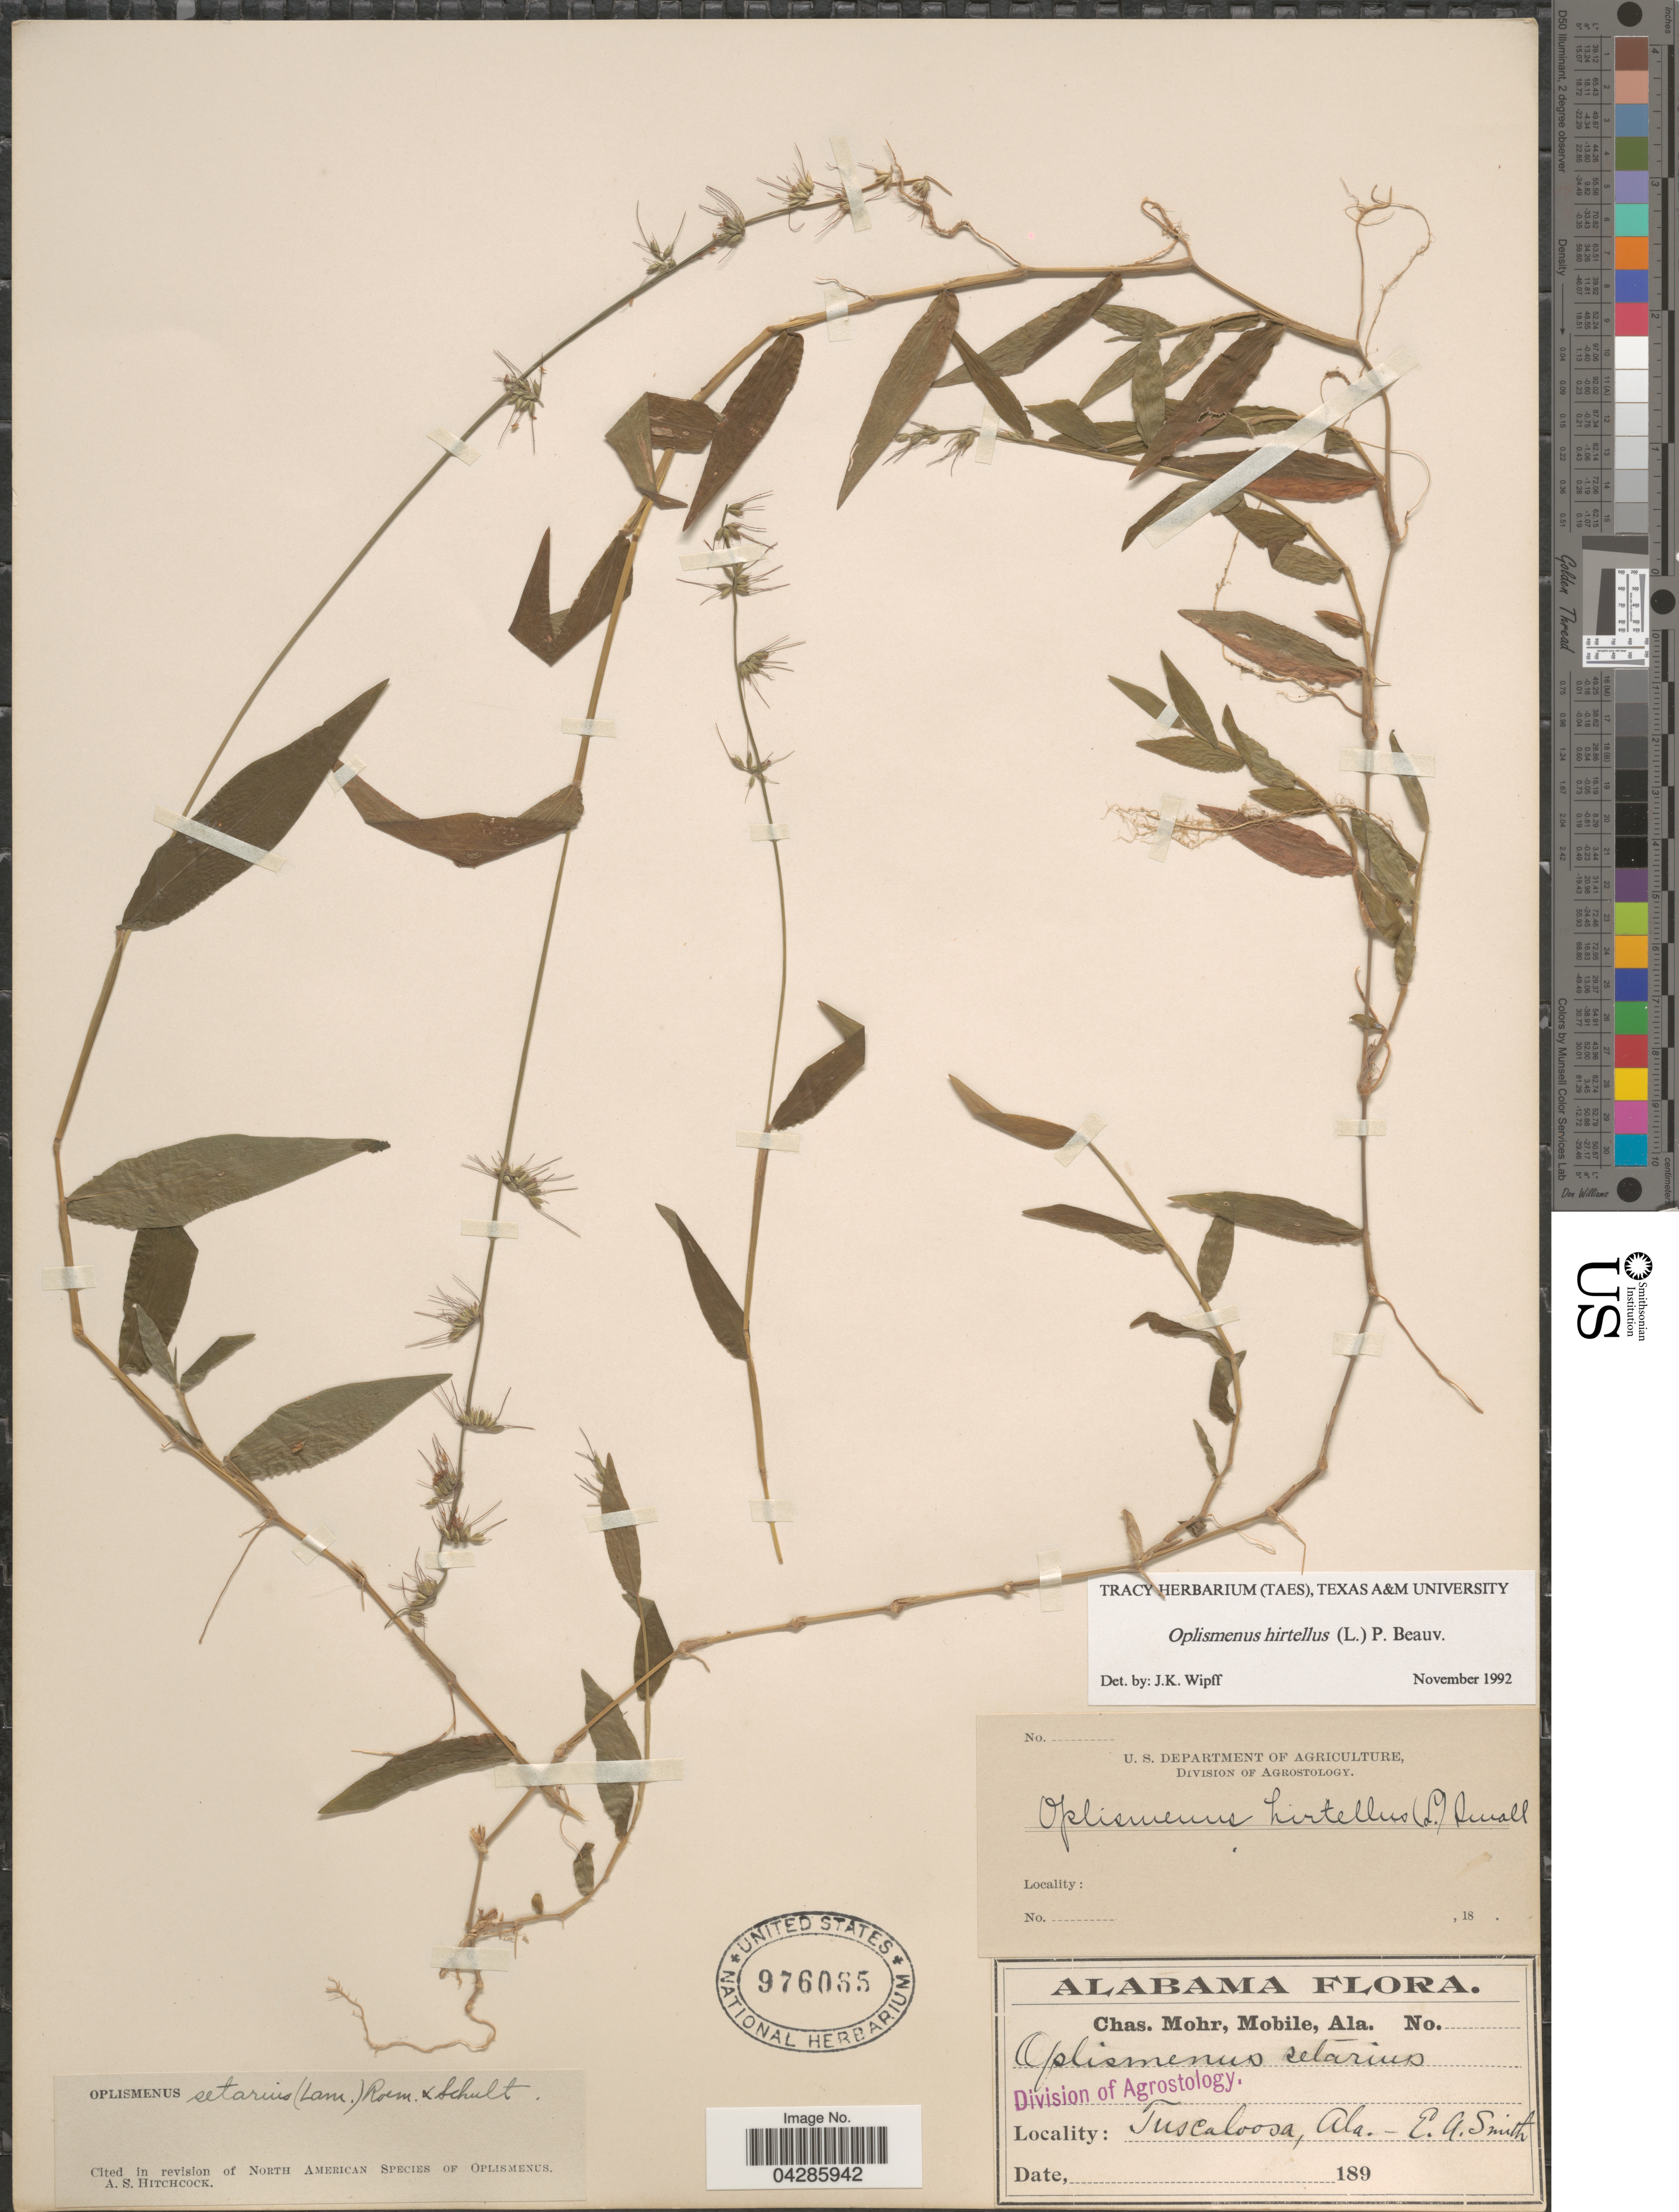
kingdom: Plantae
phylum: Tracheophyta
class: Liliopsida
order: Poales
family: Poaceae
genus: Oplismenus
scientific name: Oplismenus hirtellus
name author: (L.) P. Beauv.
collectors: E. A. Smith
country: United States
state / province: Alabama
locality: Tuscaloosa.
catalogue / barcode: US 976065